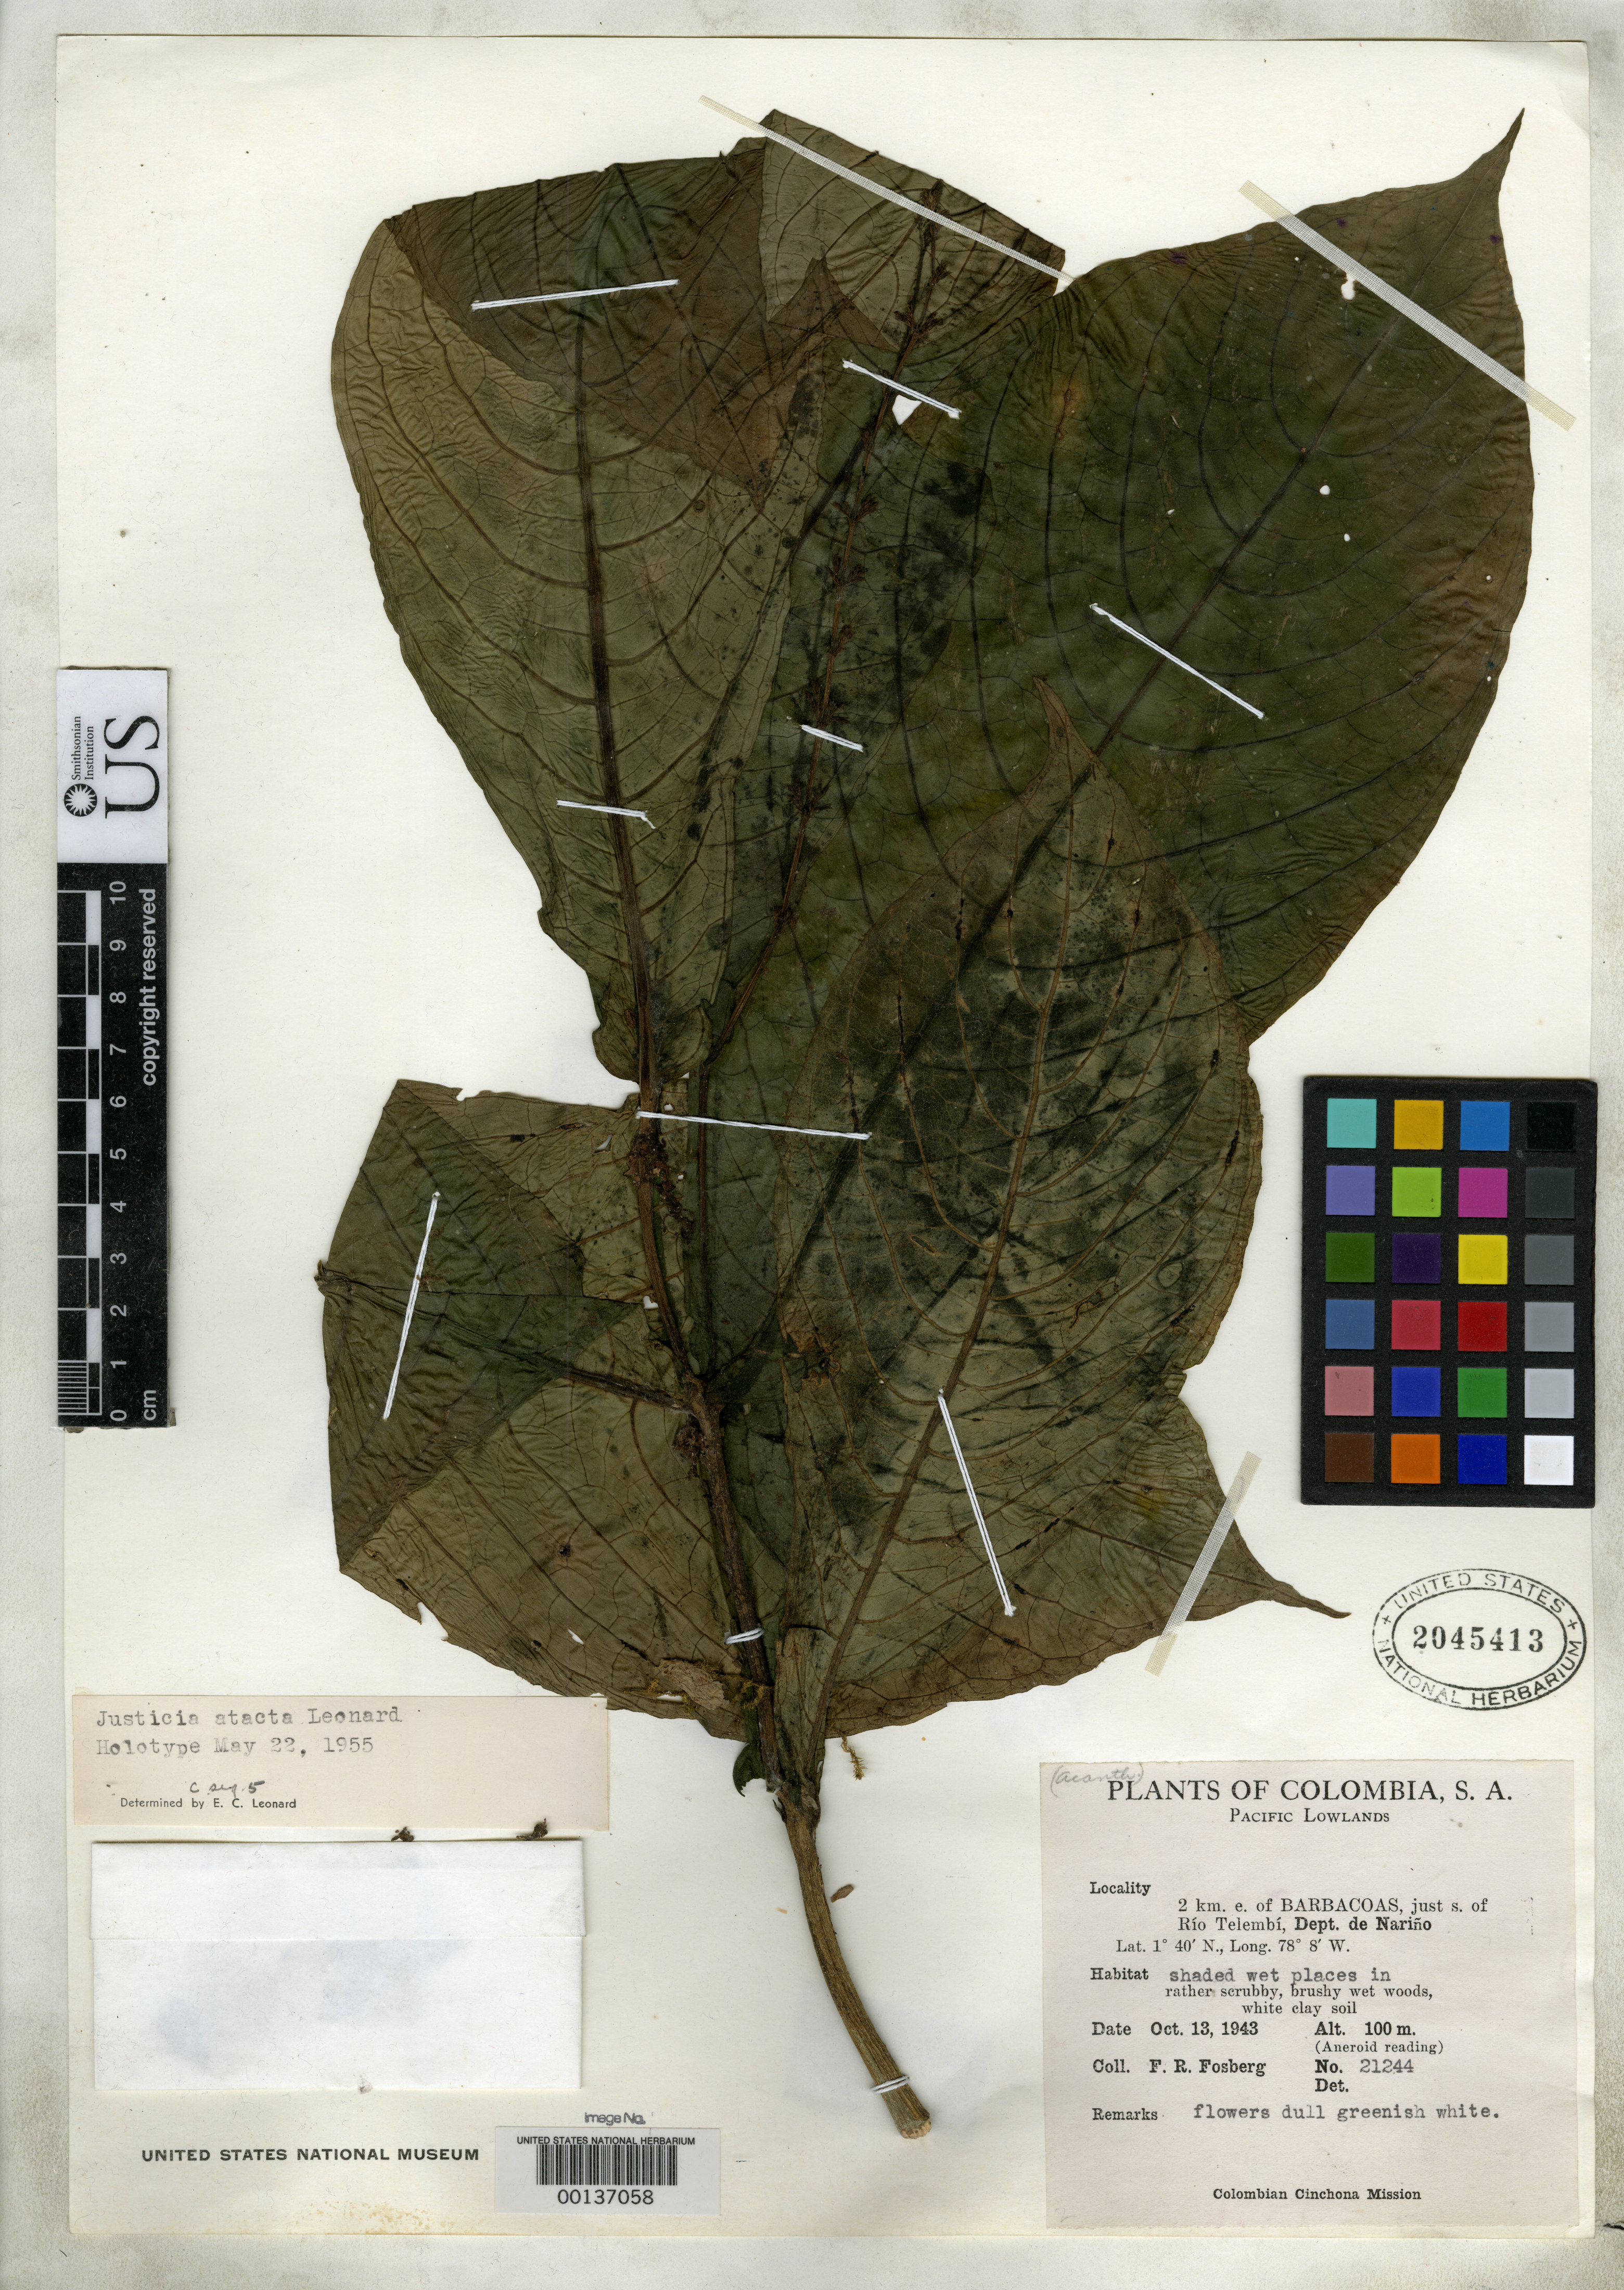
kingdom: Plantae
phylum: Tracheophyta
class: Magnoliopsida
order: Lamiales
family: Acanthaceae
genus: Justicia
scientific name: Justicia atacta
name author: Leonard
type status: Holotype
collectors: F. R. Fosberg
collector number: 21244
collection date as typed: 13 Oct 1943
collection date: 1943-10-13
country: Colombia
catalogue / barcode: US 2045413